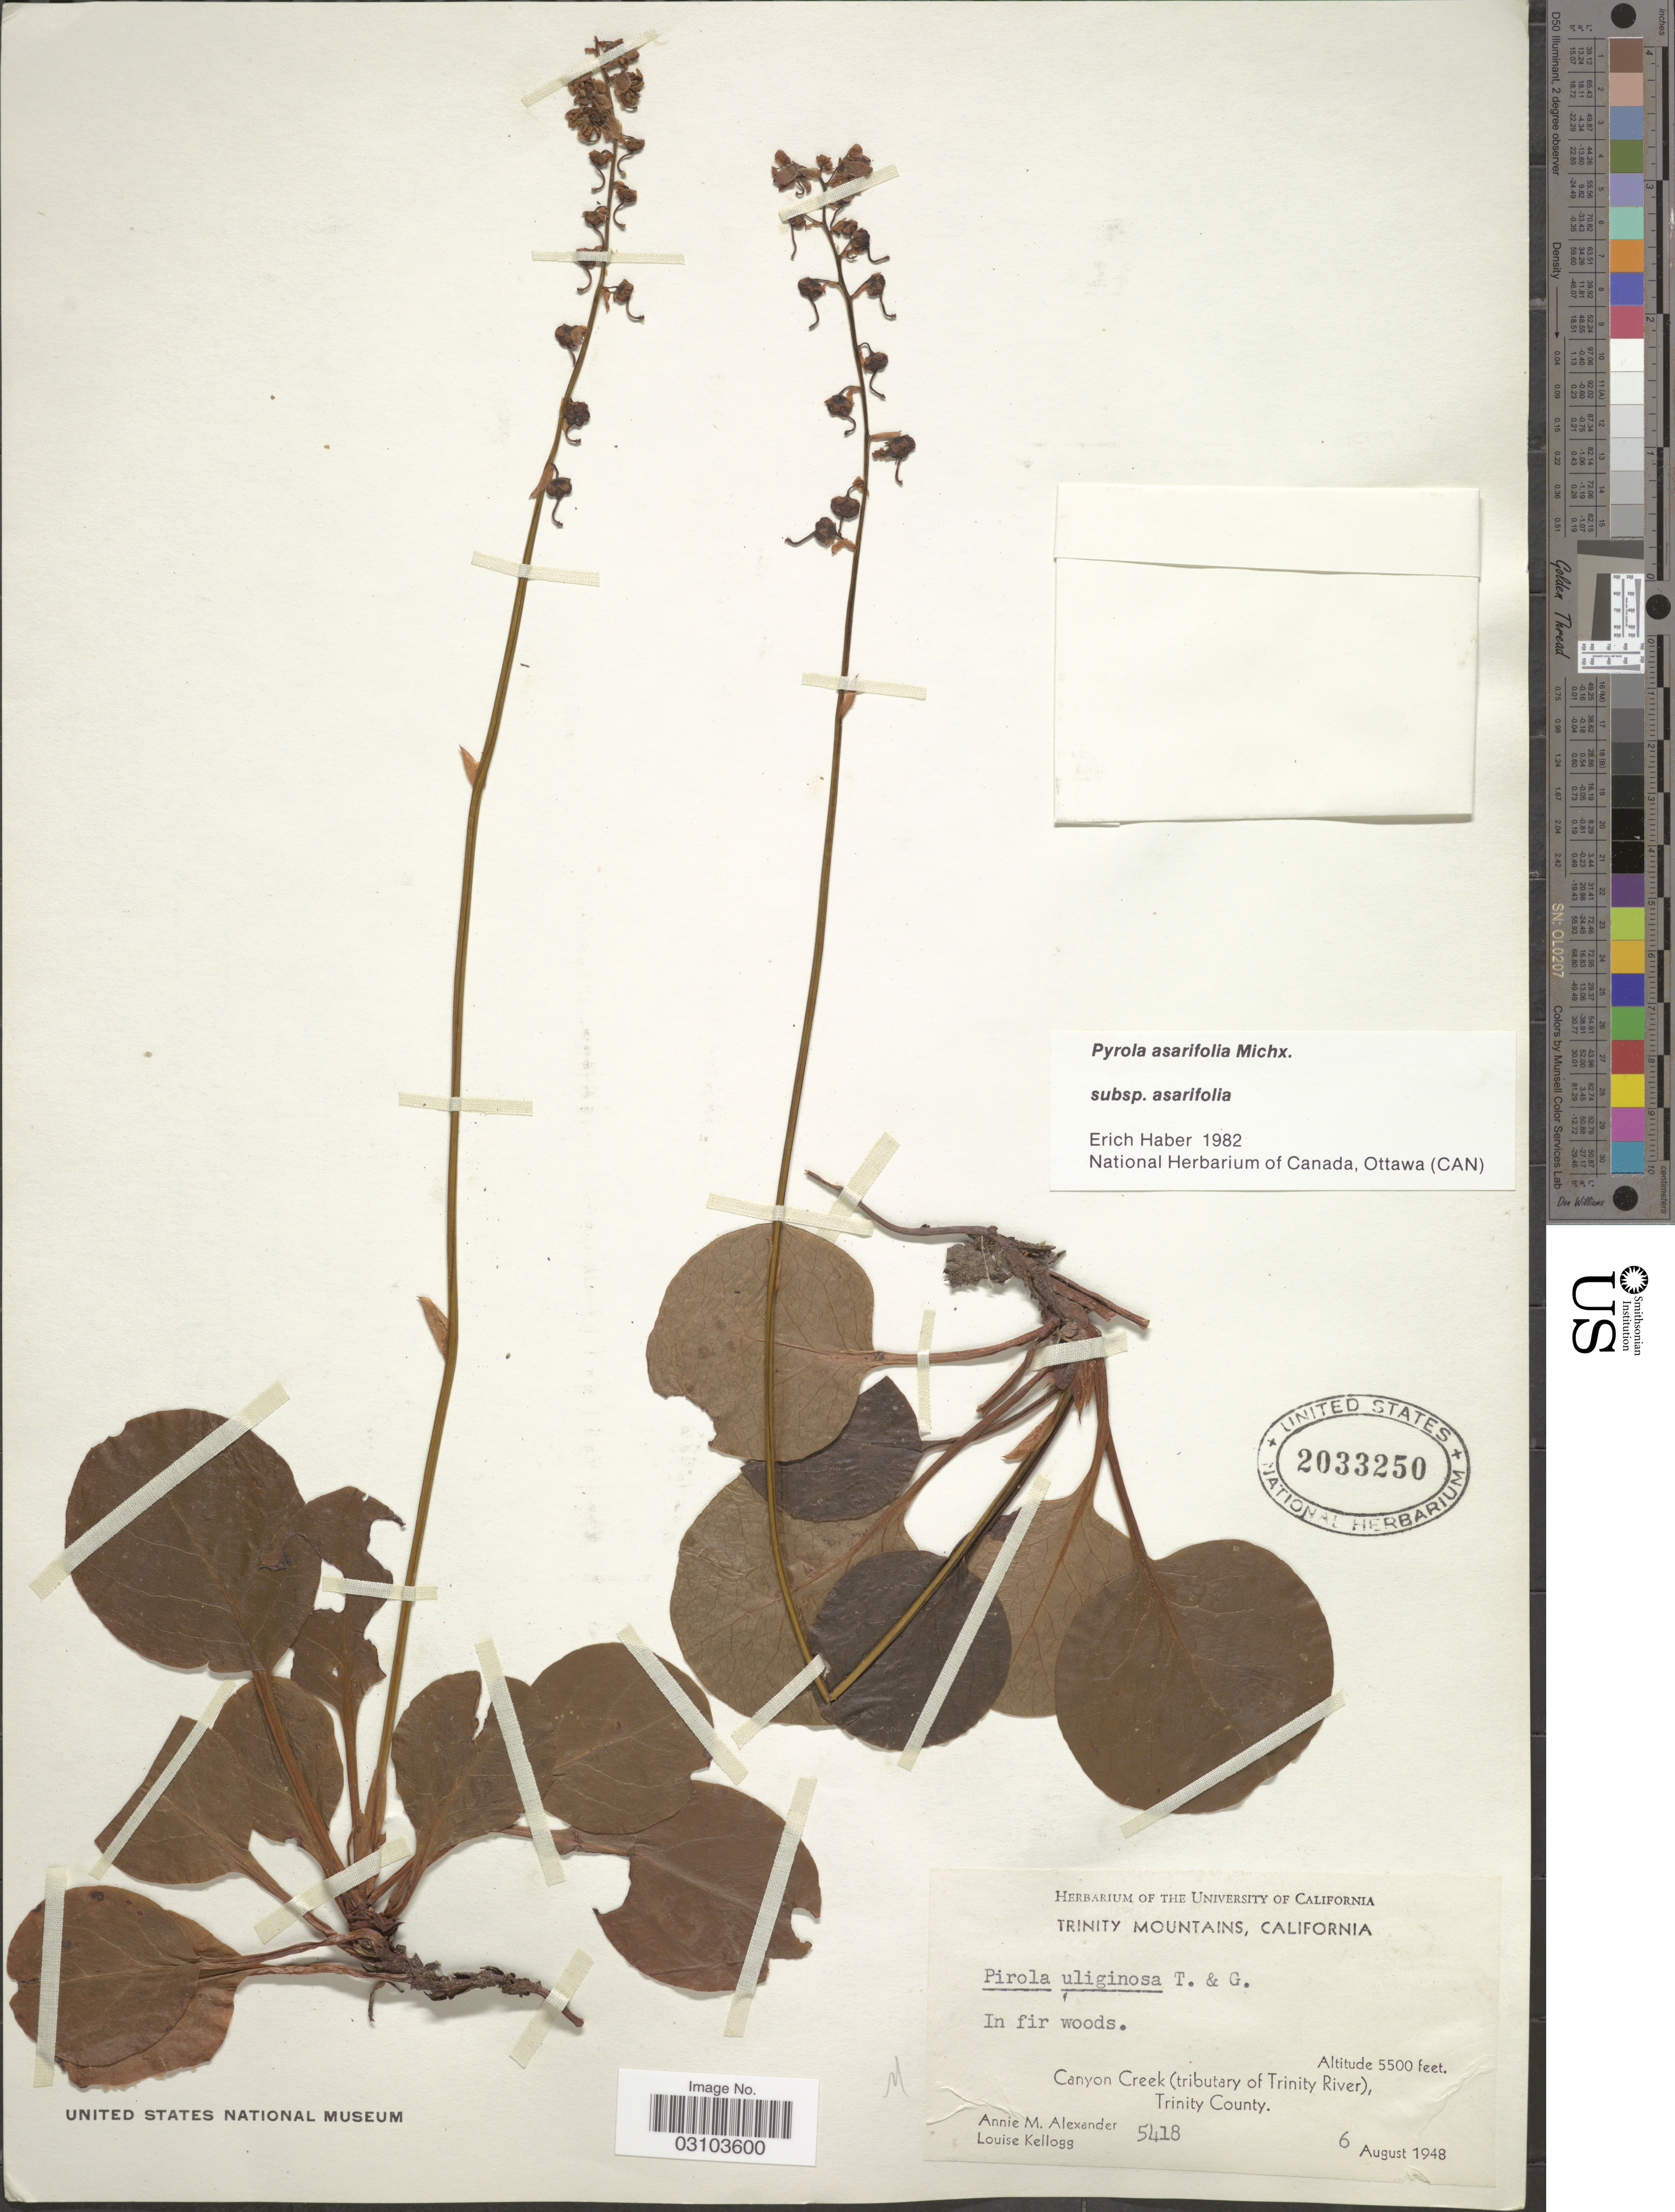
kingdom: Plantae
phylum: Tracheophyta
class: Magnoliopsida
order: Ericales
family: Ericaceae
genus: Pyrola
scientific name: Pyrola asarifolia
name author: Michx.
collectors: A. M. Alexander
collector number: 5418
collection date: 1948-08-06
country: United States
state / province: California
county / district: Trinity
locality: Trinity Mountains, Canyon Creek (tributary of Trinity River), Trinity County.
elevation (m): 1676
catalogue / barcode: US 2033250